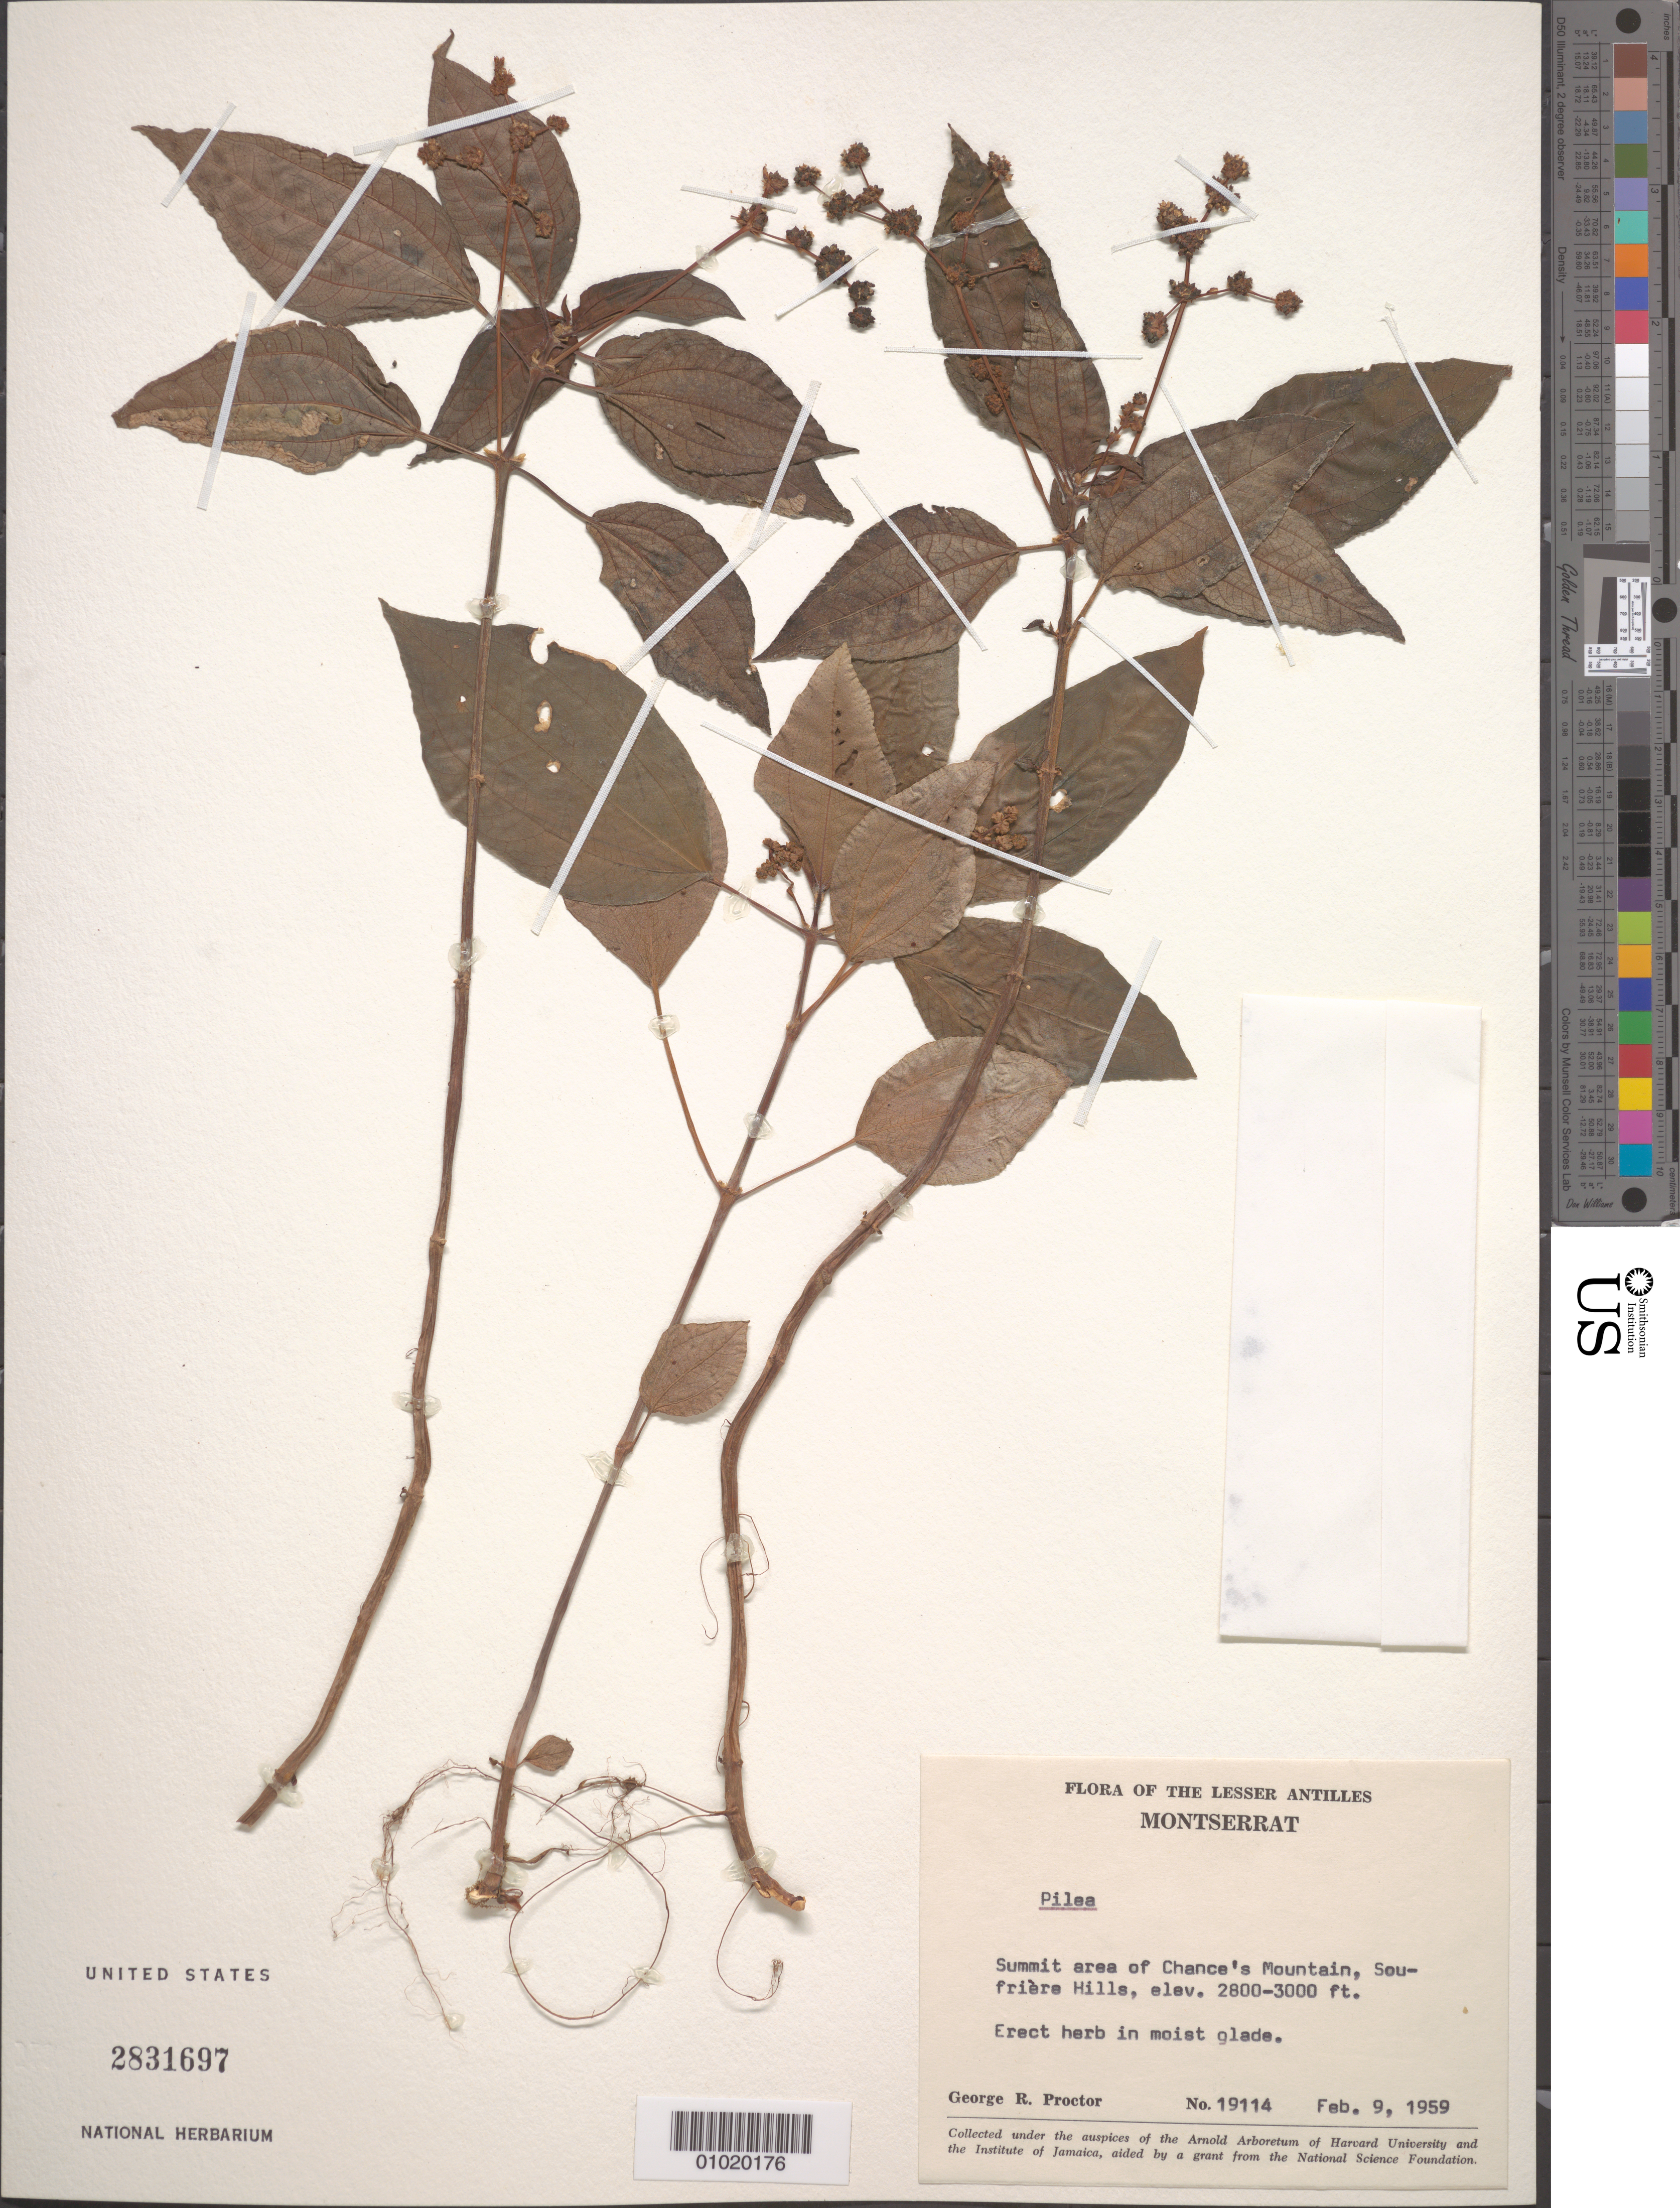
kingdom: Plantae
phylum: Tracheophyta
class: Magnoliopsida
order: Rosales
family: Urticaceae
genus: Pilea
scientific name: Pilea sp.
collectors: G. R. Proctor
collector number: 19114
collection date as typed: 09 Feb 1959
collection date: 1959-02-09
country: Montserrat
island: Montserrat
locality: Summit area of Chance's Mountain, Soufriere Hills.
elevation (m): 853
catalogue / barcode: US 2831697